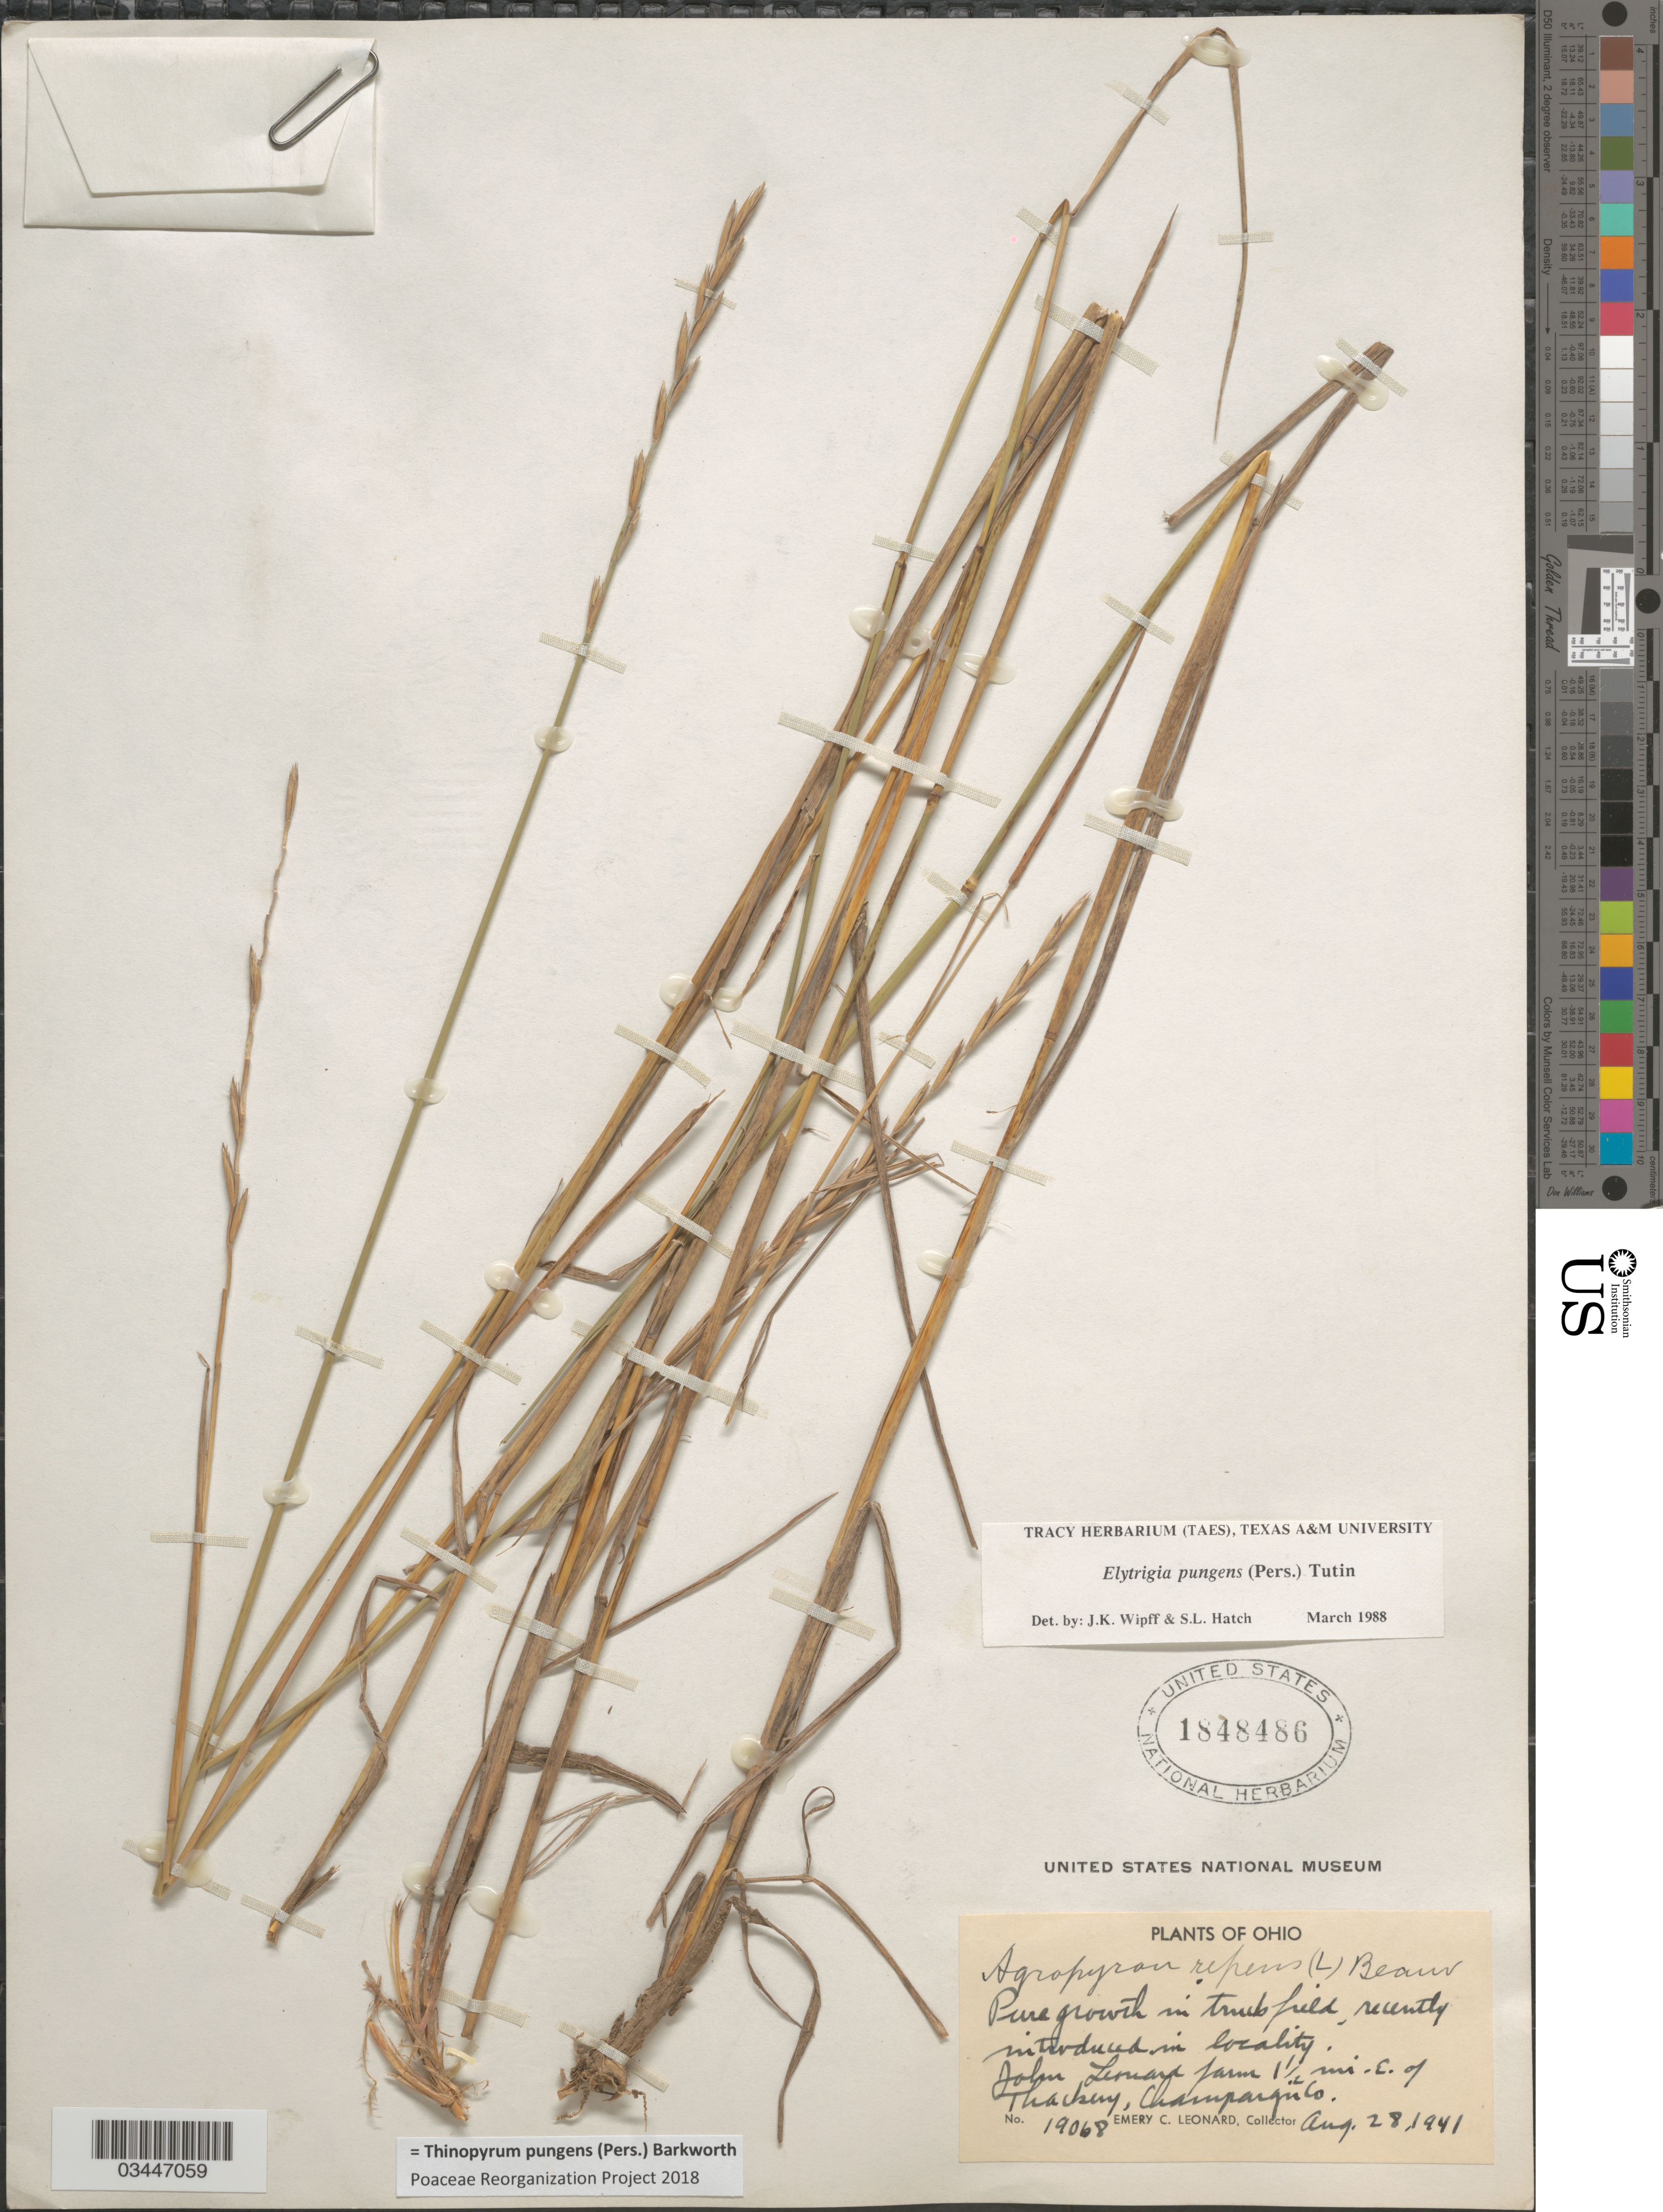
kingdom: Plantae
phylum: Tracheophyta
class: Liliopsida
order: Poales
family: Poaceae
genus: Thinopyrum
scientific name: Thinopyrum pungens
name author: (Pers.) Barkworth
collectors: E. C. Leonard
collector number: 19068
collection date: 1941-08-28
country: United States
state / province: Ohio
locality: Pure growth in truck field, recently introduced in locallity. John Leonard farm 1½ mi. E. of Thachery, Champaign Co.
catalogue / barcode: US 1848486